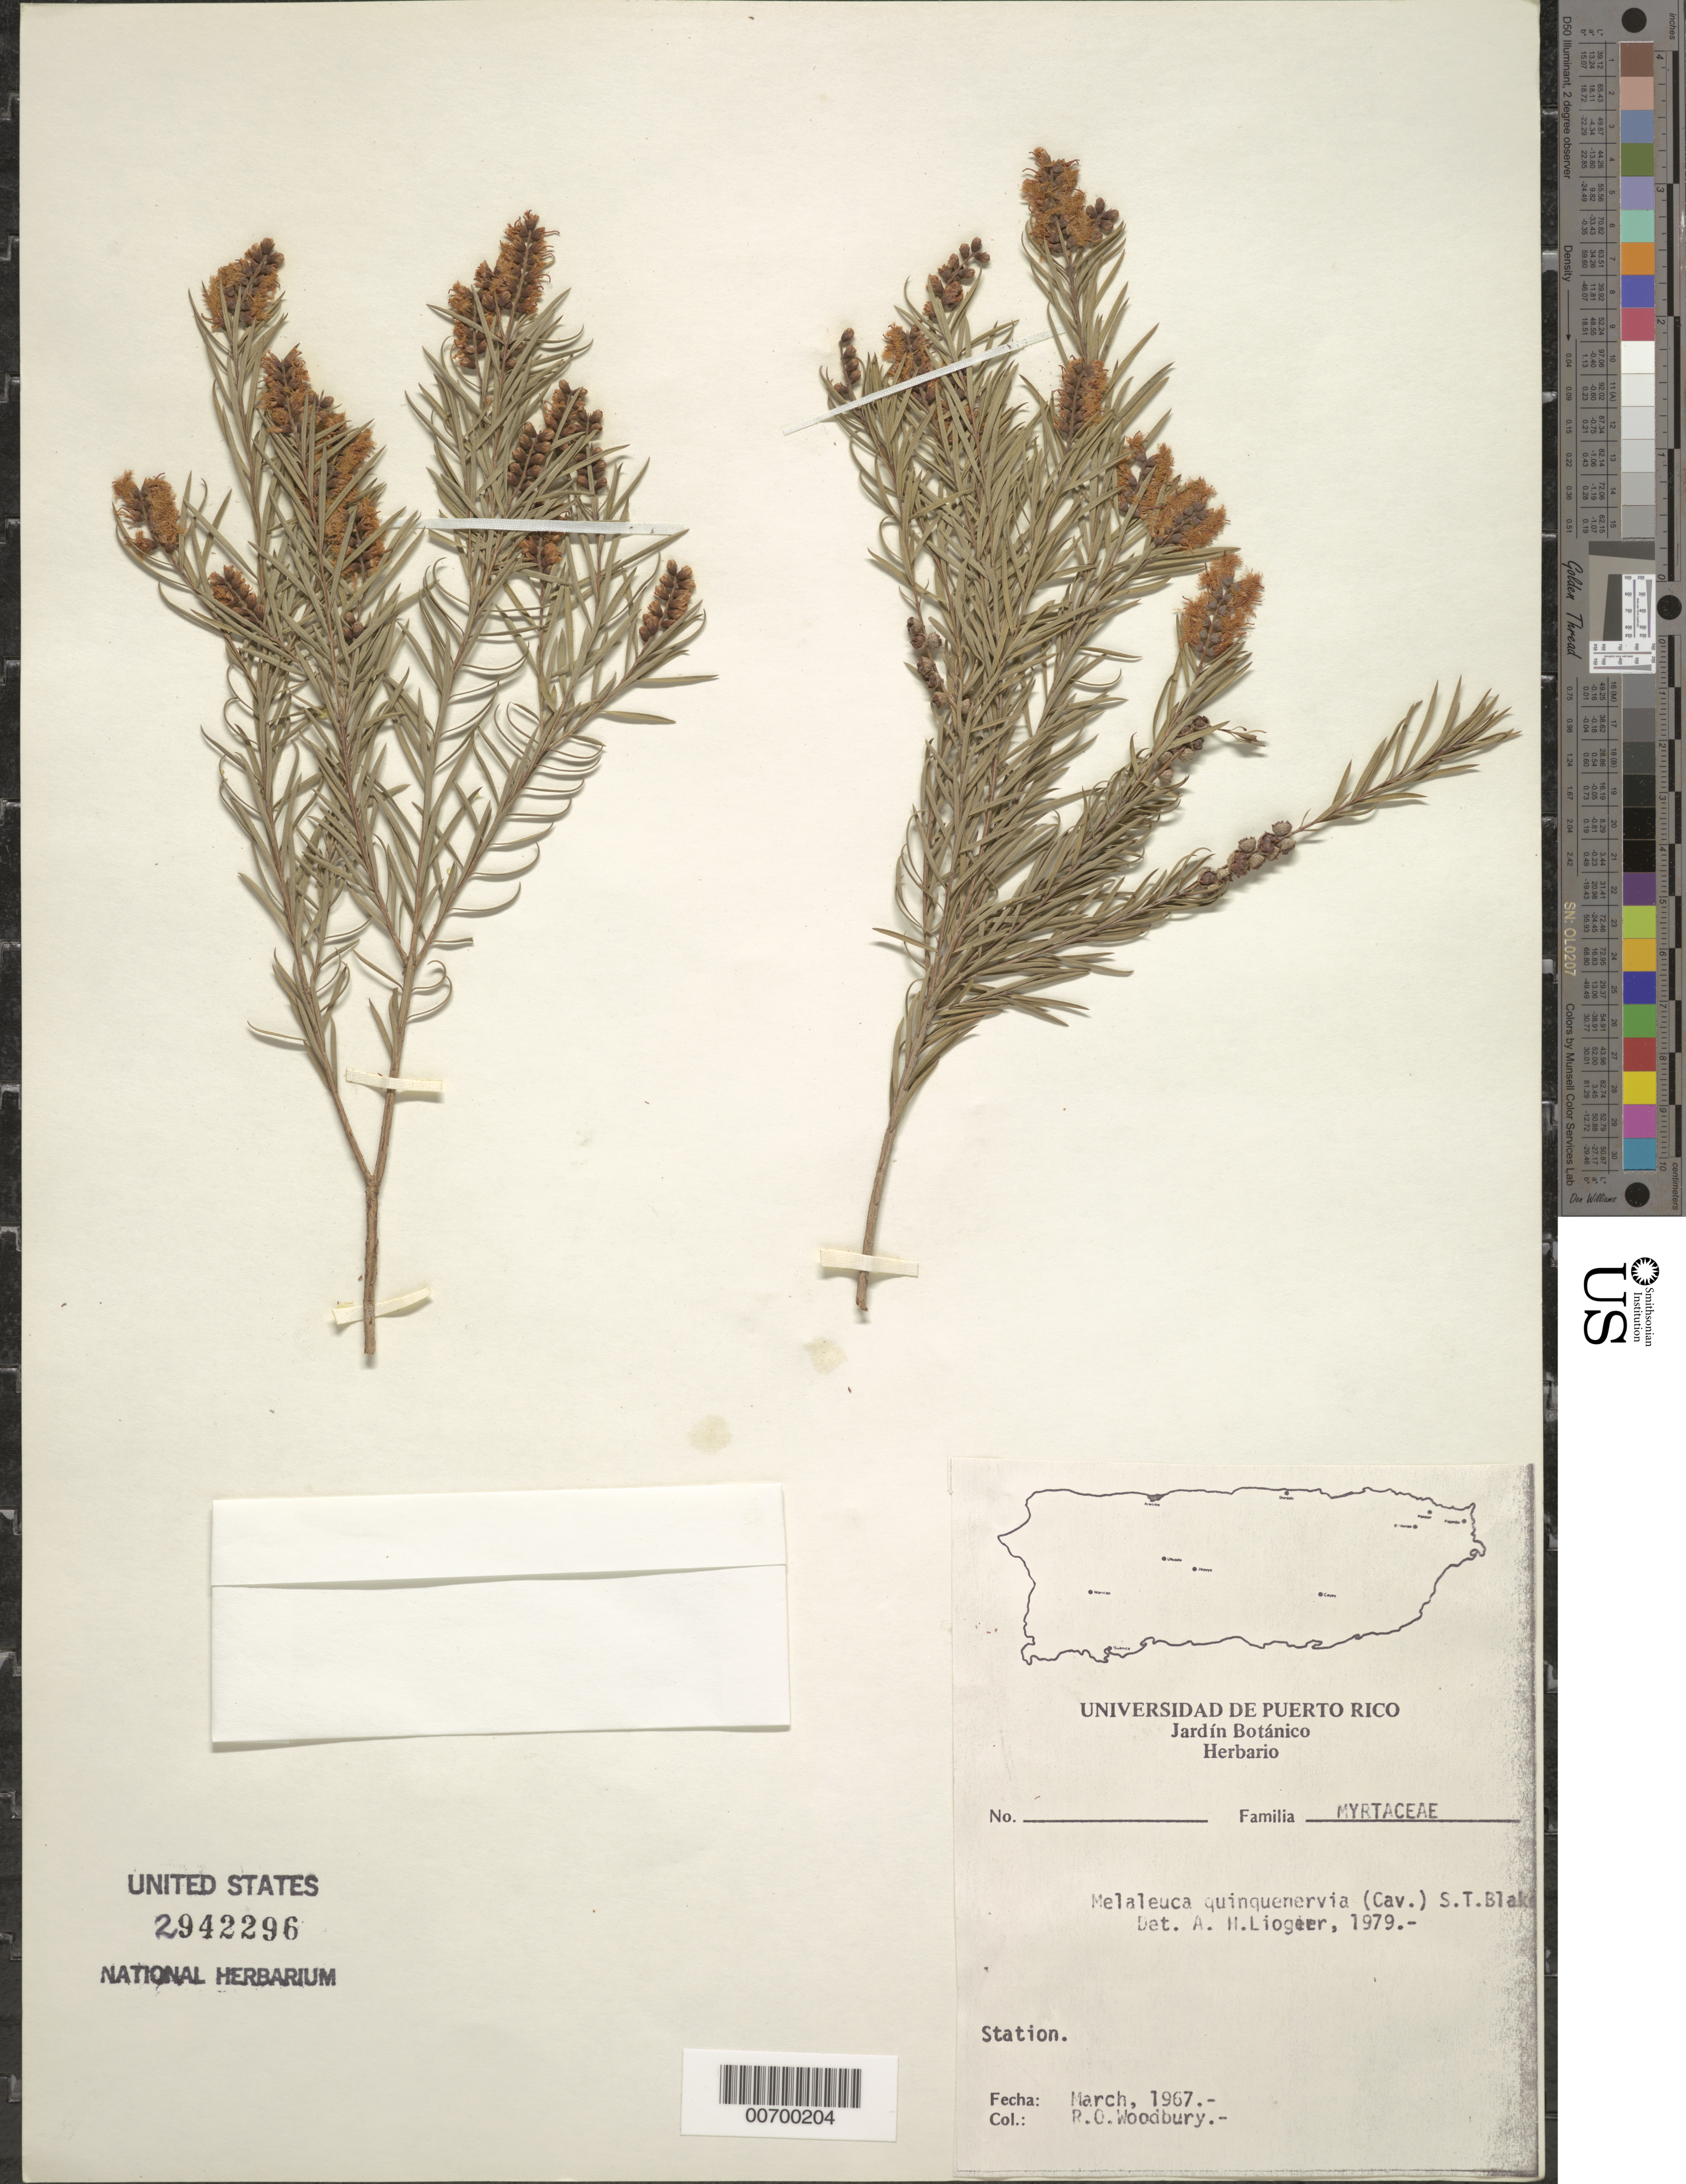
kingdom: Plantae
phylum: Tracheophyta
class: Magnoliopsida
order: Myrtales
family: Myrtaceae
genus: Melaleuca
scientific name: Melaleuca quinquenervia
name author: (Cav.) S.T. Blake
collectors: R. O. Woodbury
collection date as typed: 1967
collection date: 1967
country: Puerto Rico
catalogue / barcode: US 2942296